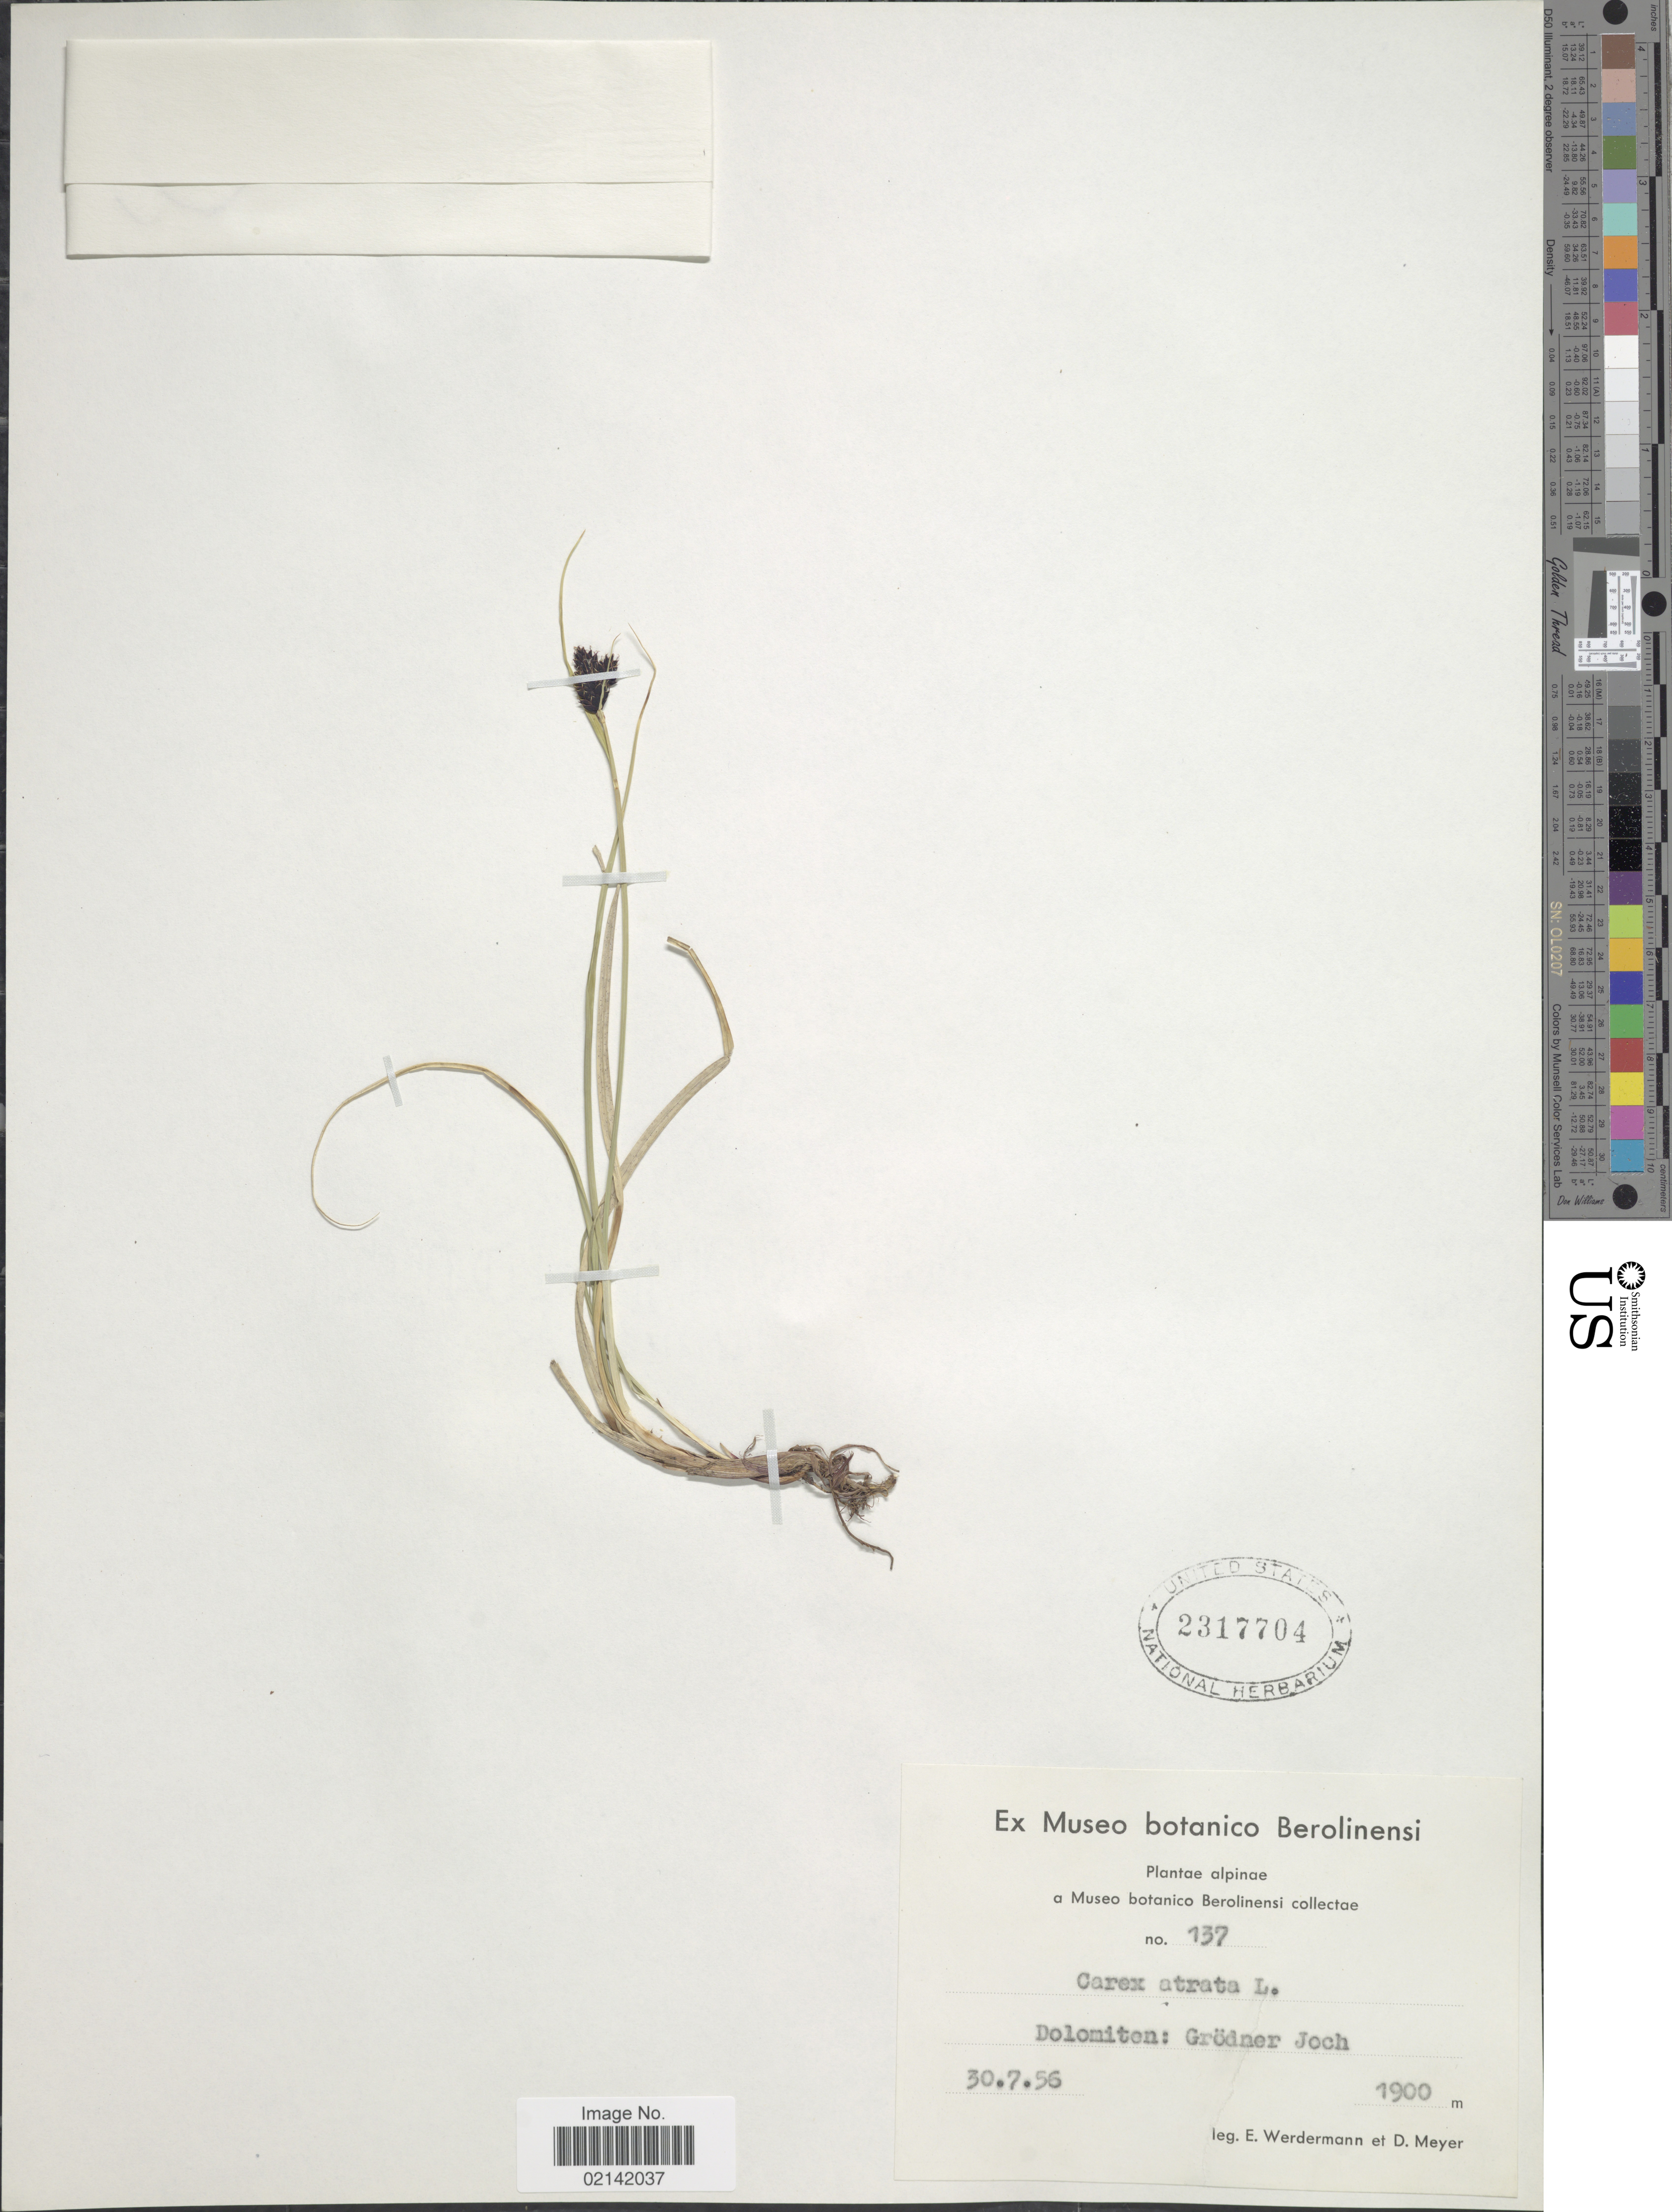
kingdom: Plantae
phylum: Tracheophyta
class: Liliopsida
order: Poales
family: Cyperaceae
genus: Carex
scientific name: Carex atrata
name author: L.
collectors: E. Werdermann & D. Meyer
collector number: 137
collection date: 1956-07-30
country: Italy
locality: Dolomiten, Grodner Joch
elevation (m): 1900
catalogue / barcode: US 2317704